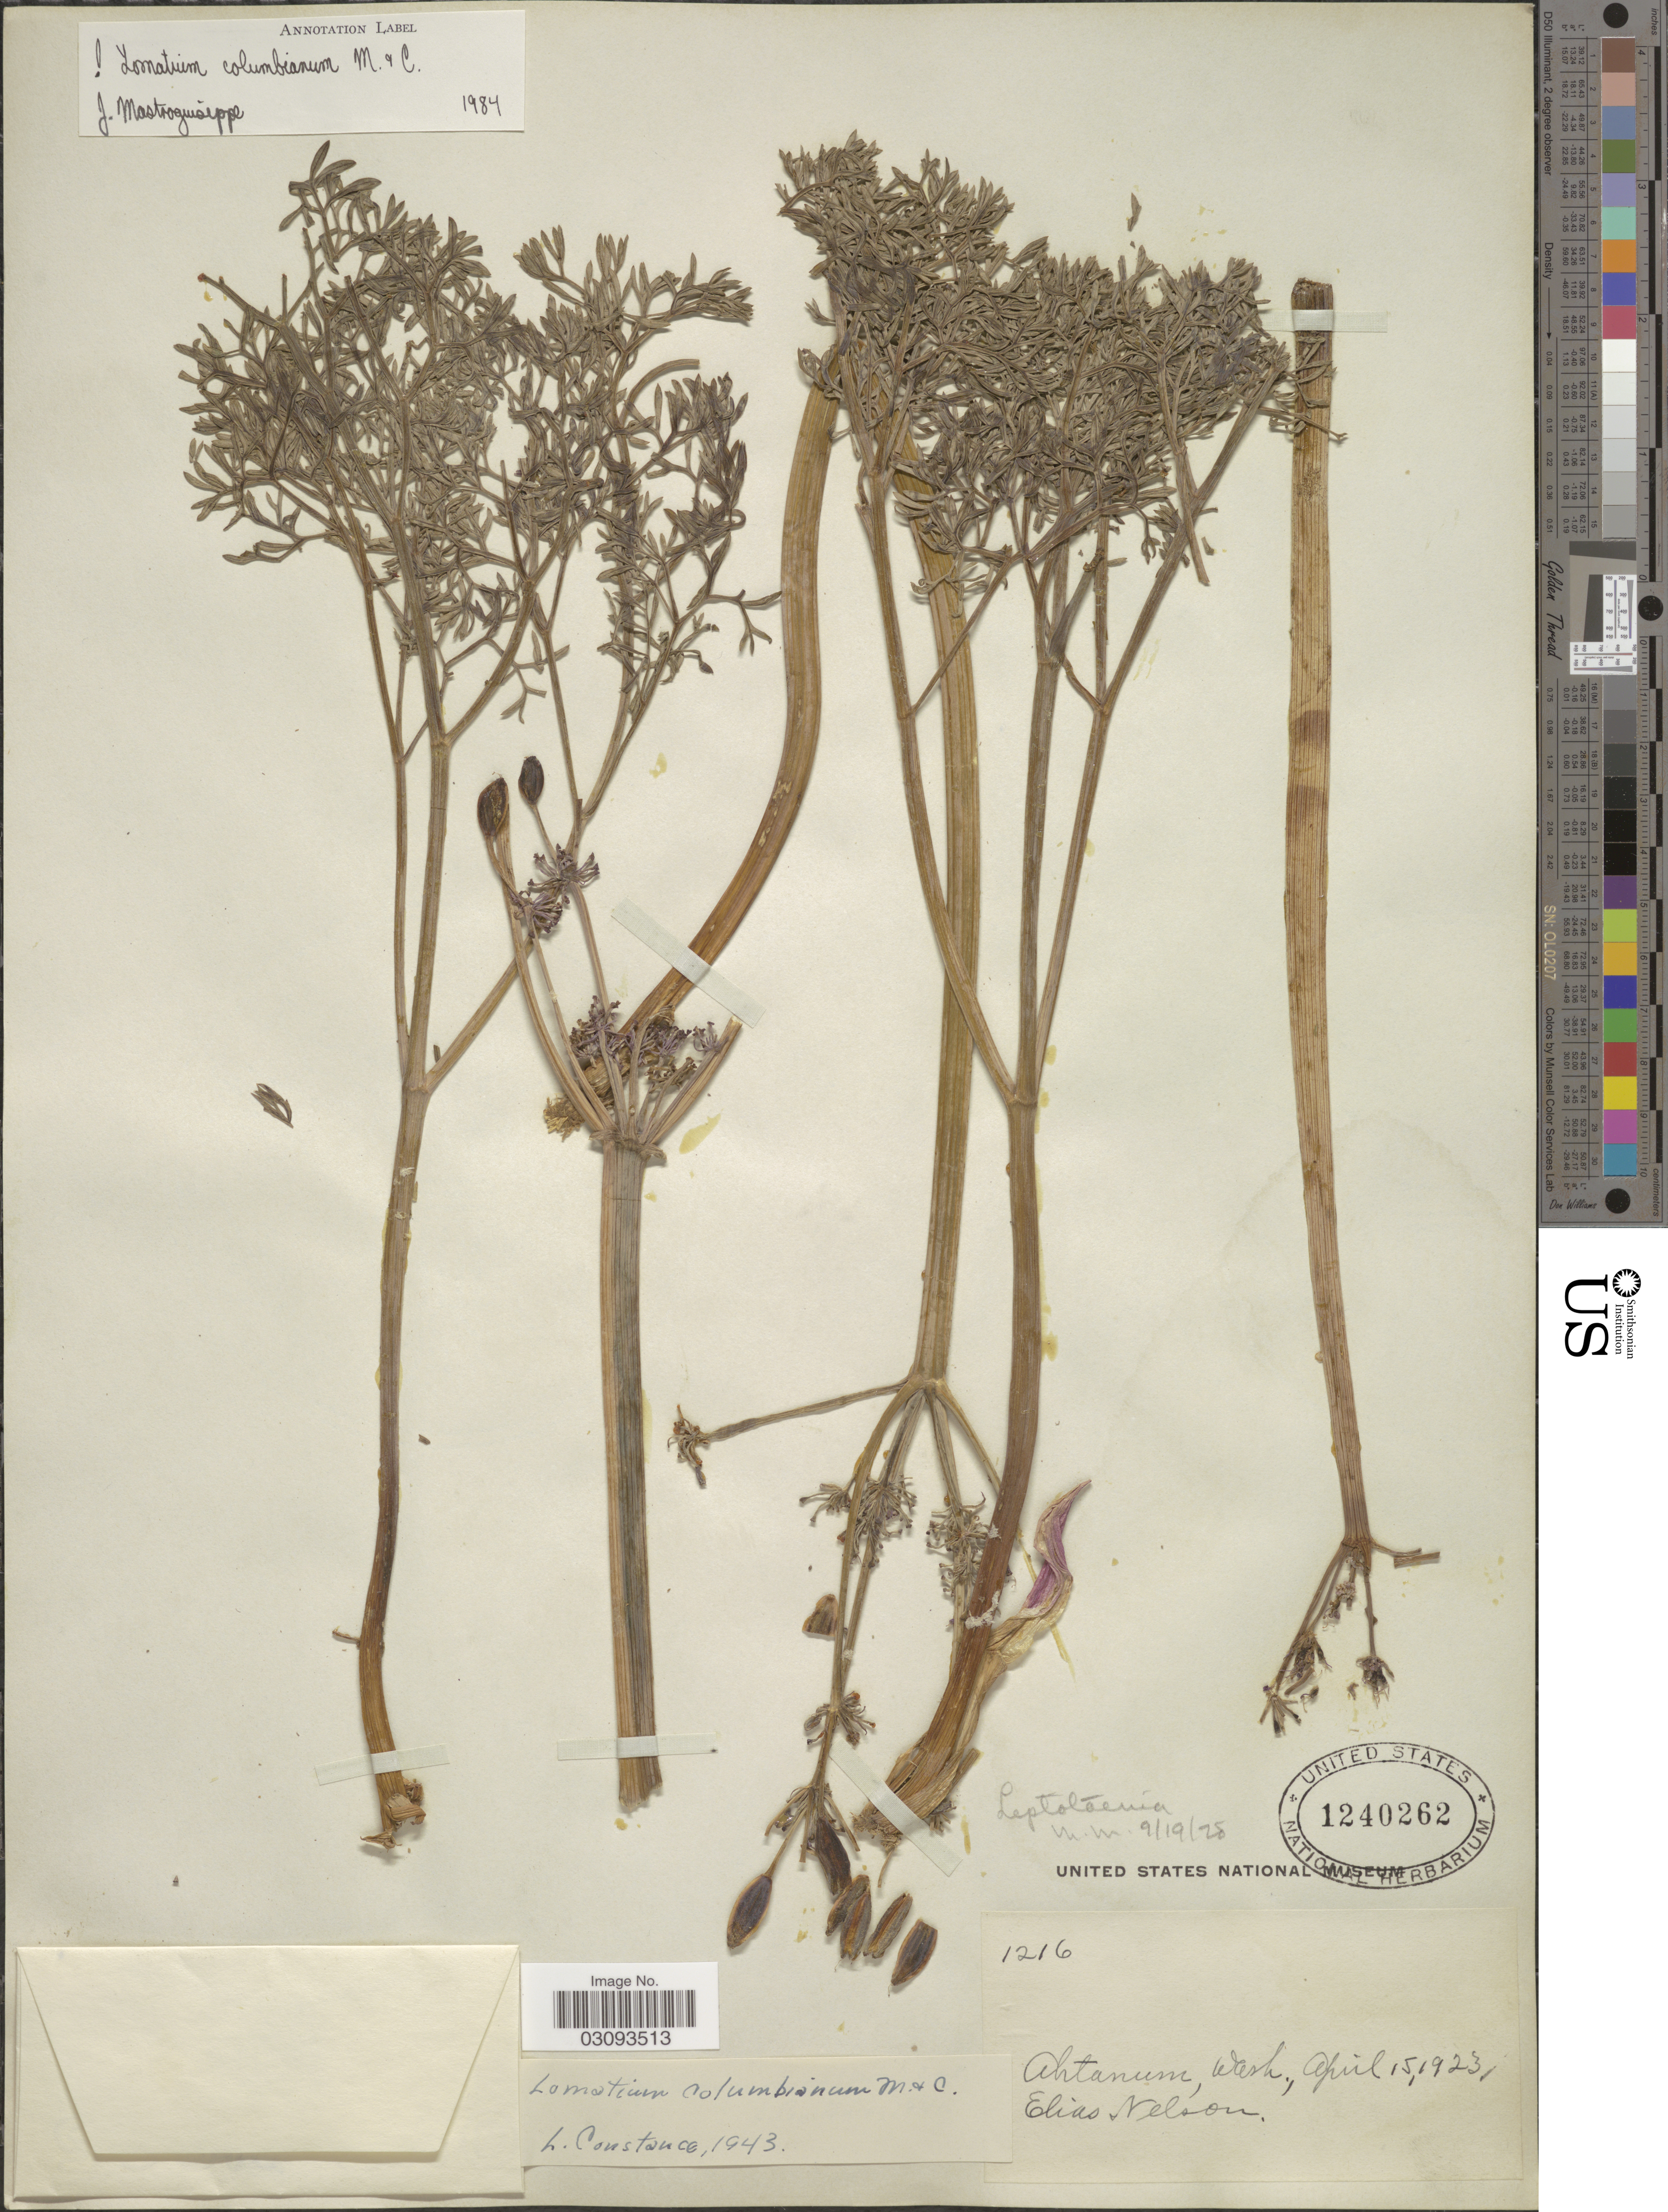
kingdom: Plantae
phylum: Tracheophyta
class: Magnoliopsida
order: Apiales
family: Apiaceae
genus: Lomatium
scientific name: Lomatium columbianum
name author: Mathias & Constance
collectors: E. Nelson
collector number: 1216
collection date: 1923-04-15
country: United States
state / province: Washington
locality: Ahtanum.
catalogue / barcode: US 1240262